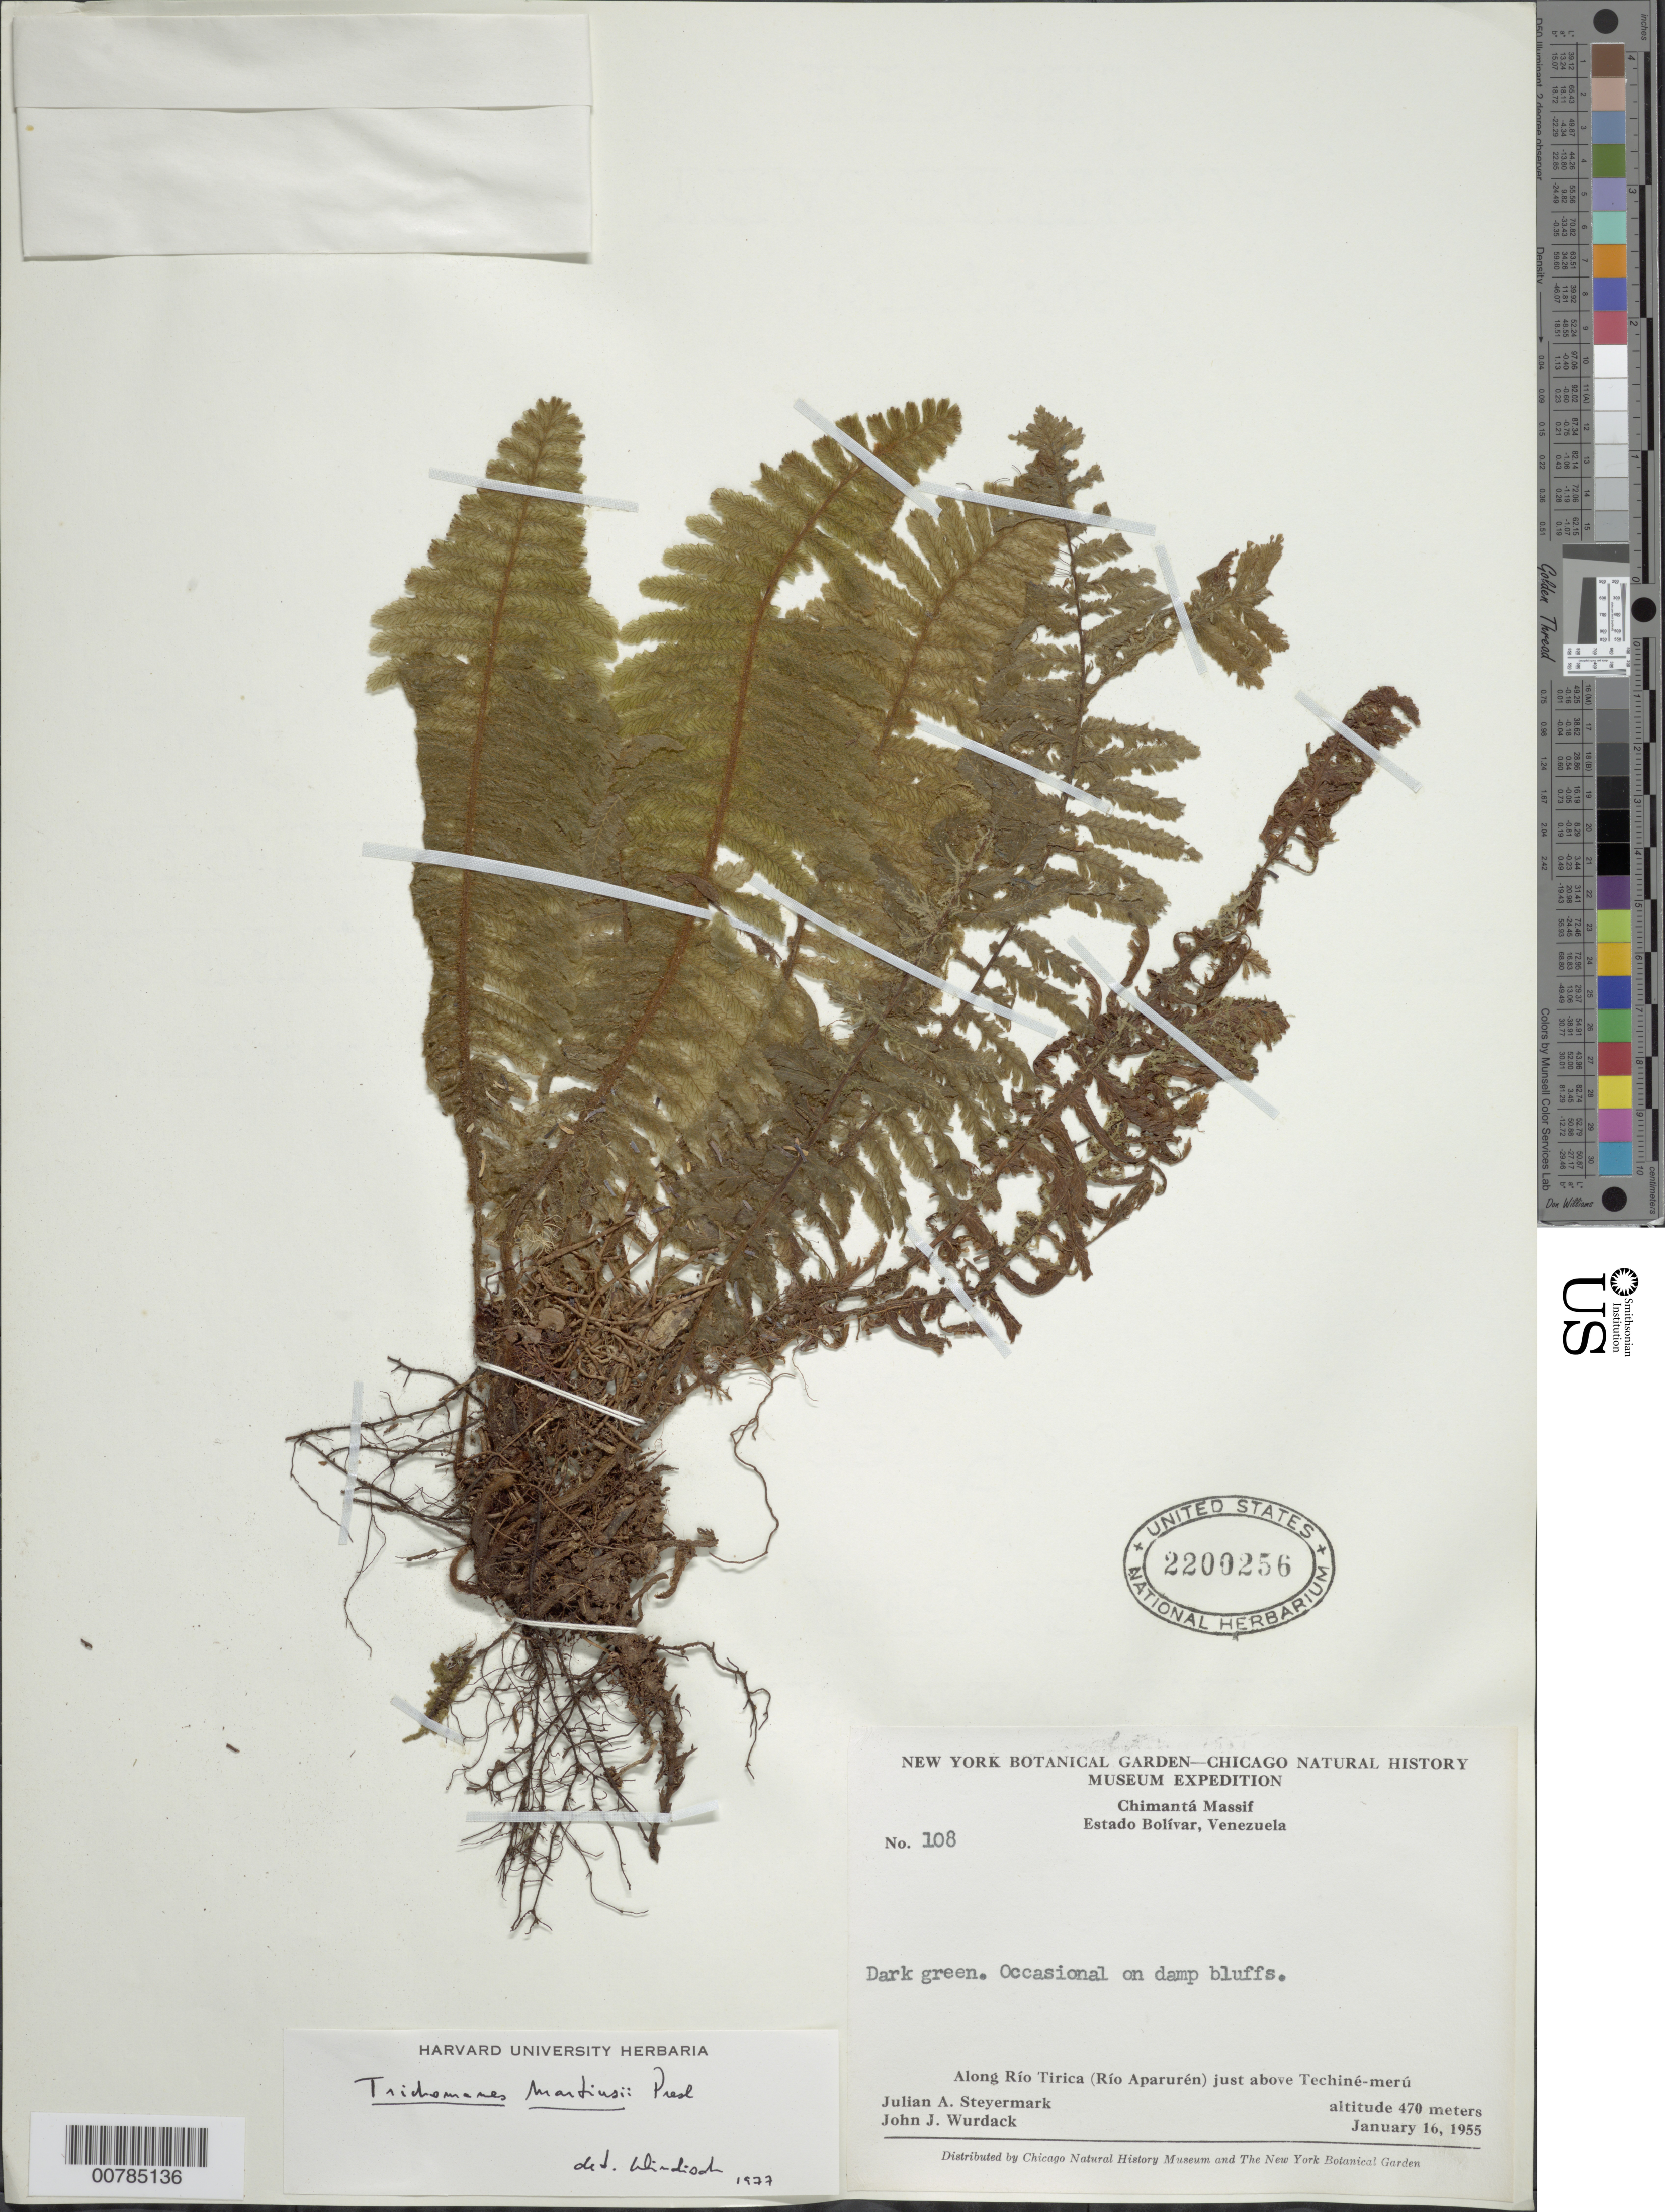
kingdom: Plantae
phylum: Tracheophyta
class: Polypodiopsida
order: Hymenophyllales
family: Hymenophyllaceae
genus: Trichomanes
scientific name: Trichomanes martiusii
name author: C. Presl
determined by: Windisch, Paulo Guenter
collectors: J. Steyermark & J. J. Wurdack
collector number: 55 108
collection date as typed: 16-Jan-55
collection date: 1955-01-16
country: Venezuela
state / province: Bolívar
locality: Chimantá Massif, along Río Tirica (Río Aparurén) just above Techiné-merú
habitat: On damp bluffs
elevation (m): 470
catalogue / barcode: US 2200256